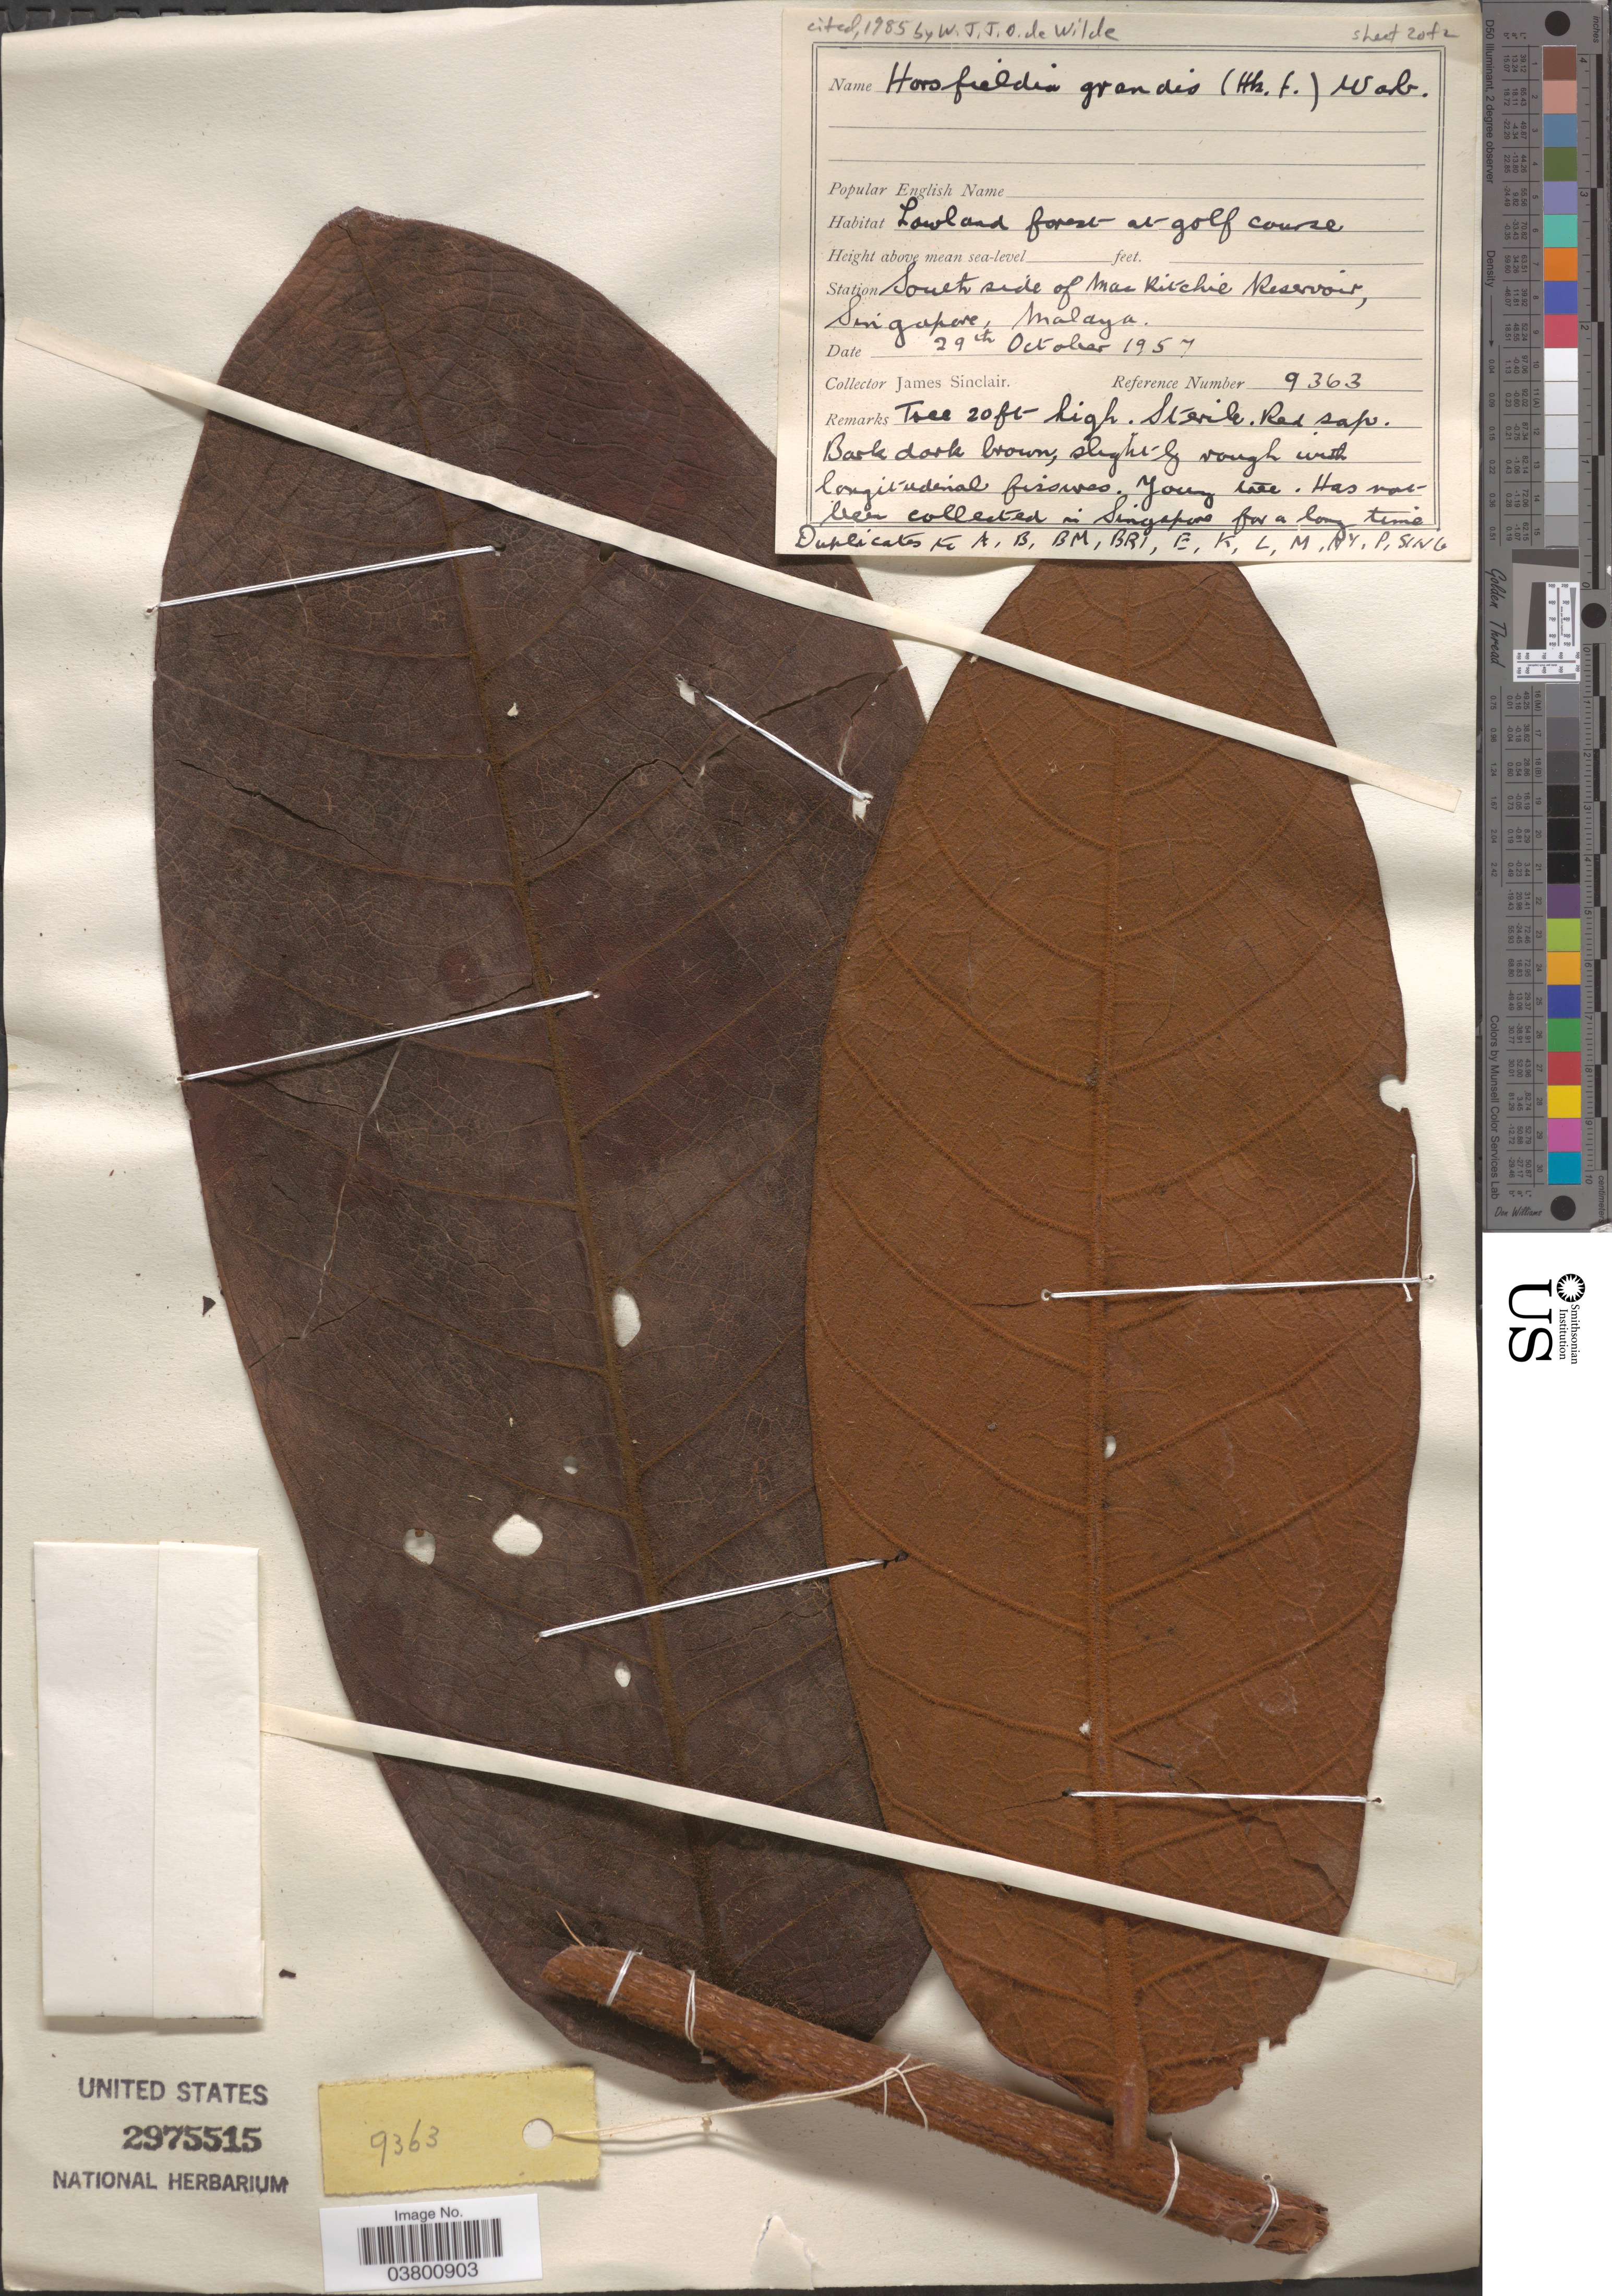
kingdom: Plantae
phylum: Tracheophyta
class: Magnoliopsida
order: Magnoliales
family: Myristicaceae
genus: Horsfieldia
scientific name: Horsfieldia grandis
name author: Hook. f.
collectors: J. Sinclair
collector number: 9363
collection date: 1957-10-29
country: Singapore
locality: Station South side of MacRitchie Reservoir, Malaya.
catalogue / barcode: US 2975515